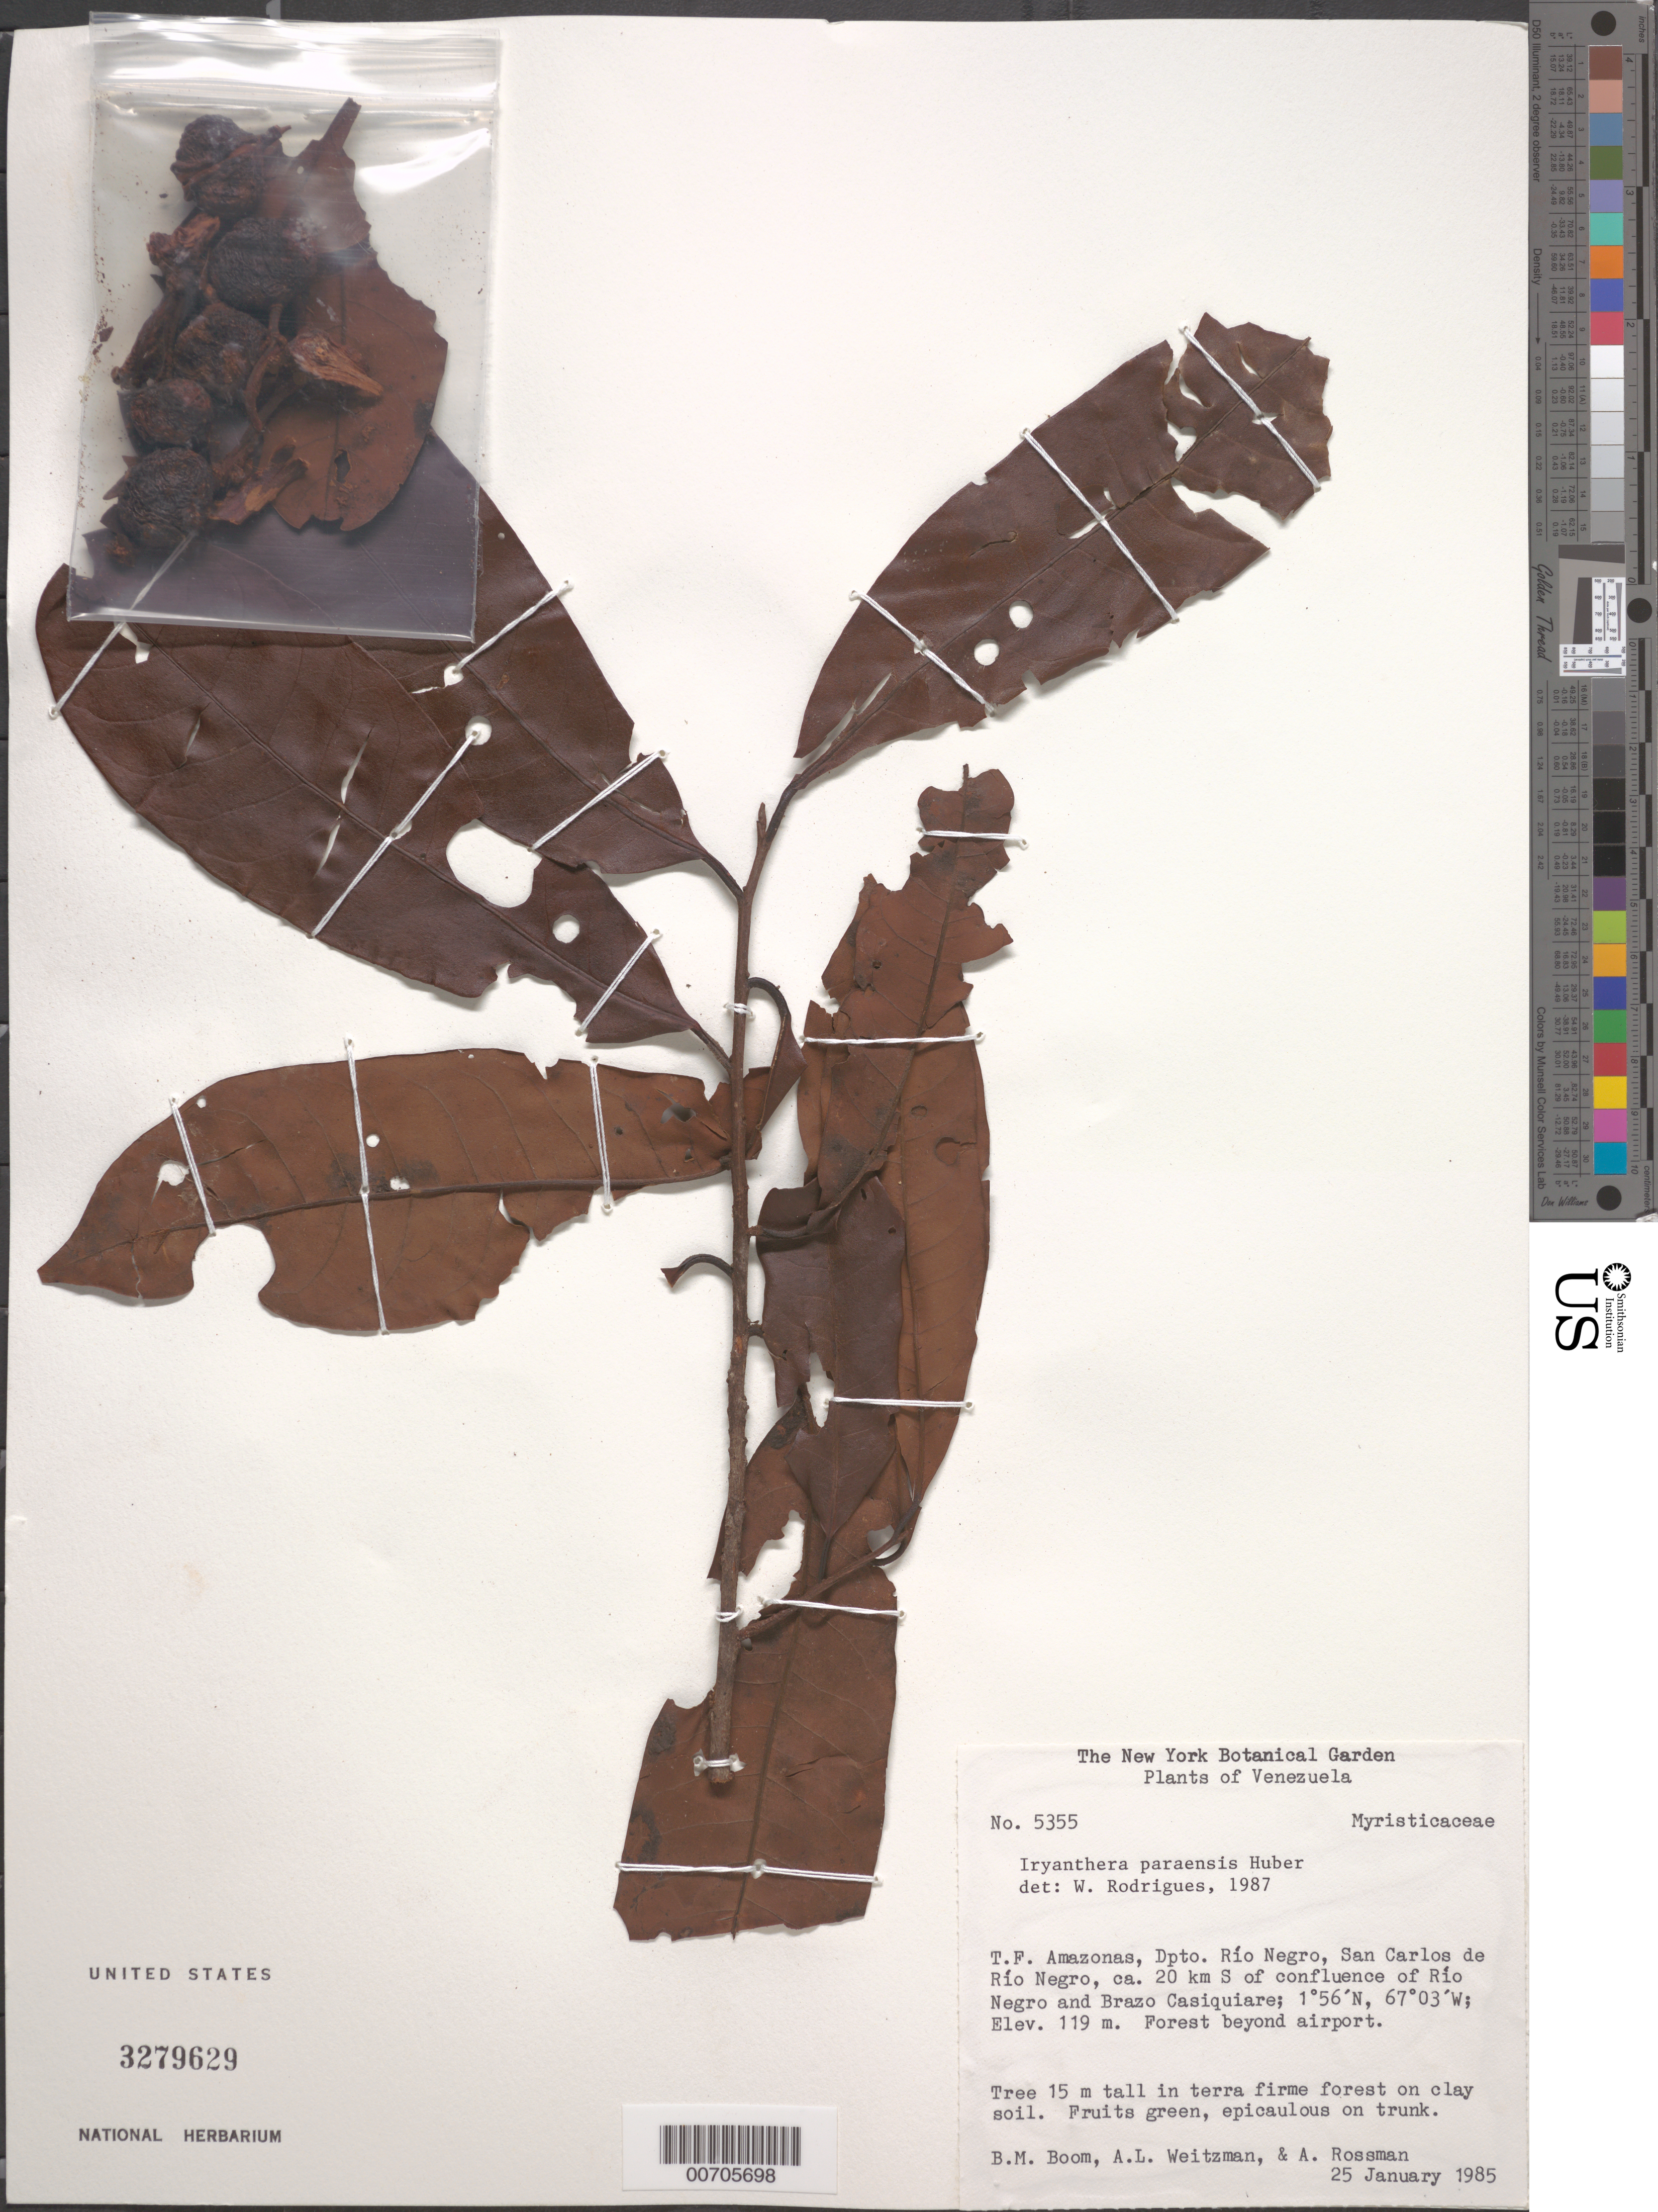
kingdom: Plantae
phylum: Tracheophyta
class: Magnoliopsida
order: Magnoliales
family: Myristicaceae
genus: Iryanthera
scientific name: Iryanthera paraensis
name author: Huber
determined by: Rodrigues, W. A.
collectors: B. M. Boom, A. L. Weitzman & A. Rossman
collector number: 5355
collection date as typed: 25-Jan-85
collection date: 1985-01-25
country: Venezuela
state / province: Amazonas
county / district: Río Negro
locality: San Carlos de Río Negro, ca. 20 km S of confl. of Río Negro and Brazo Casiquiare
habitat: Terra firma forest on clay soil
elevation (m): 119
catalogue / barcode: US 3279629